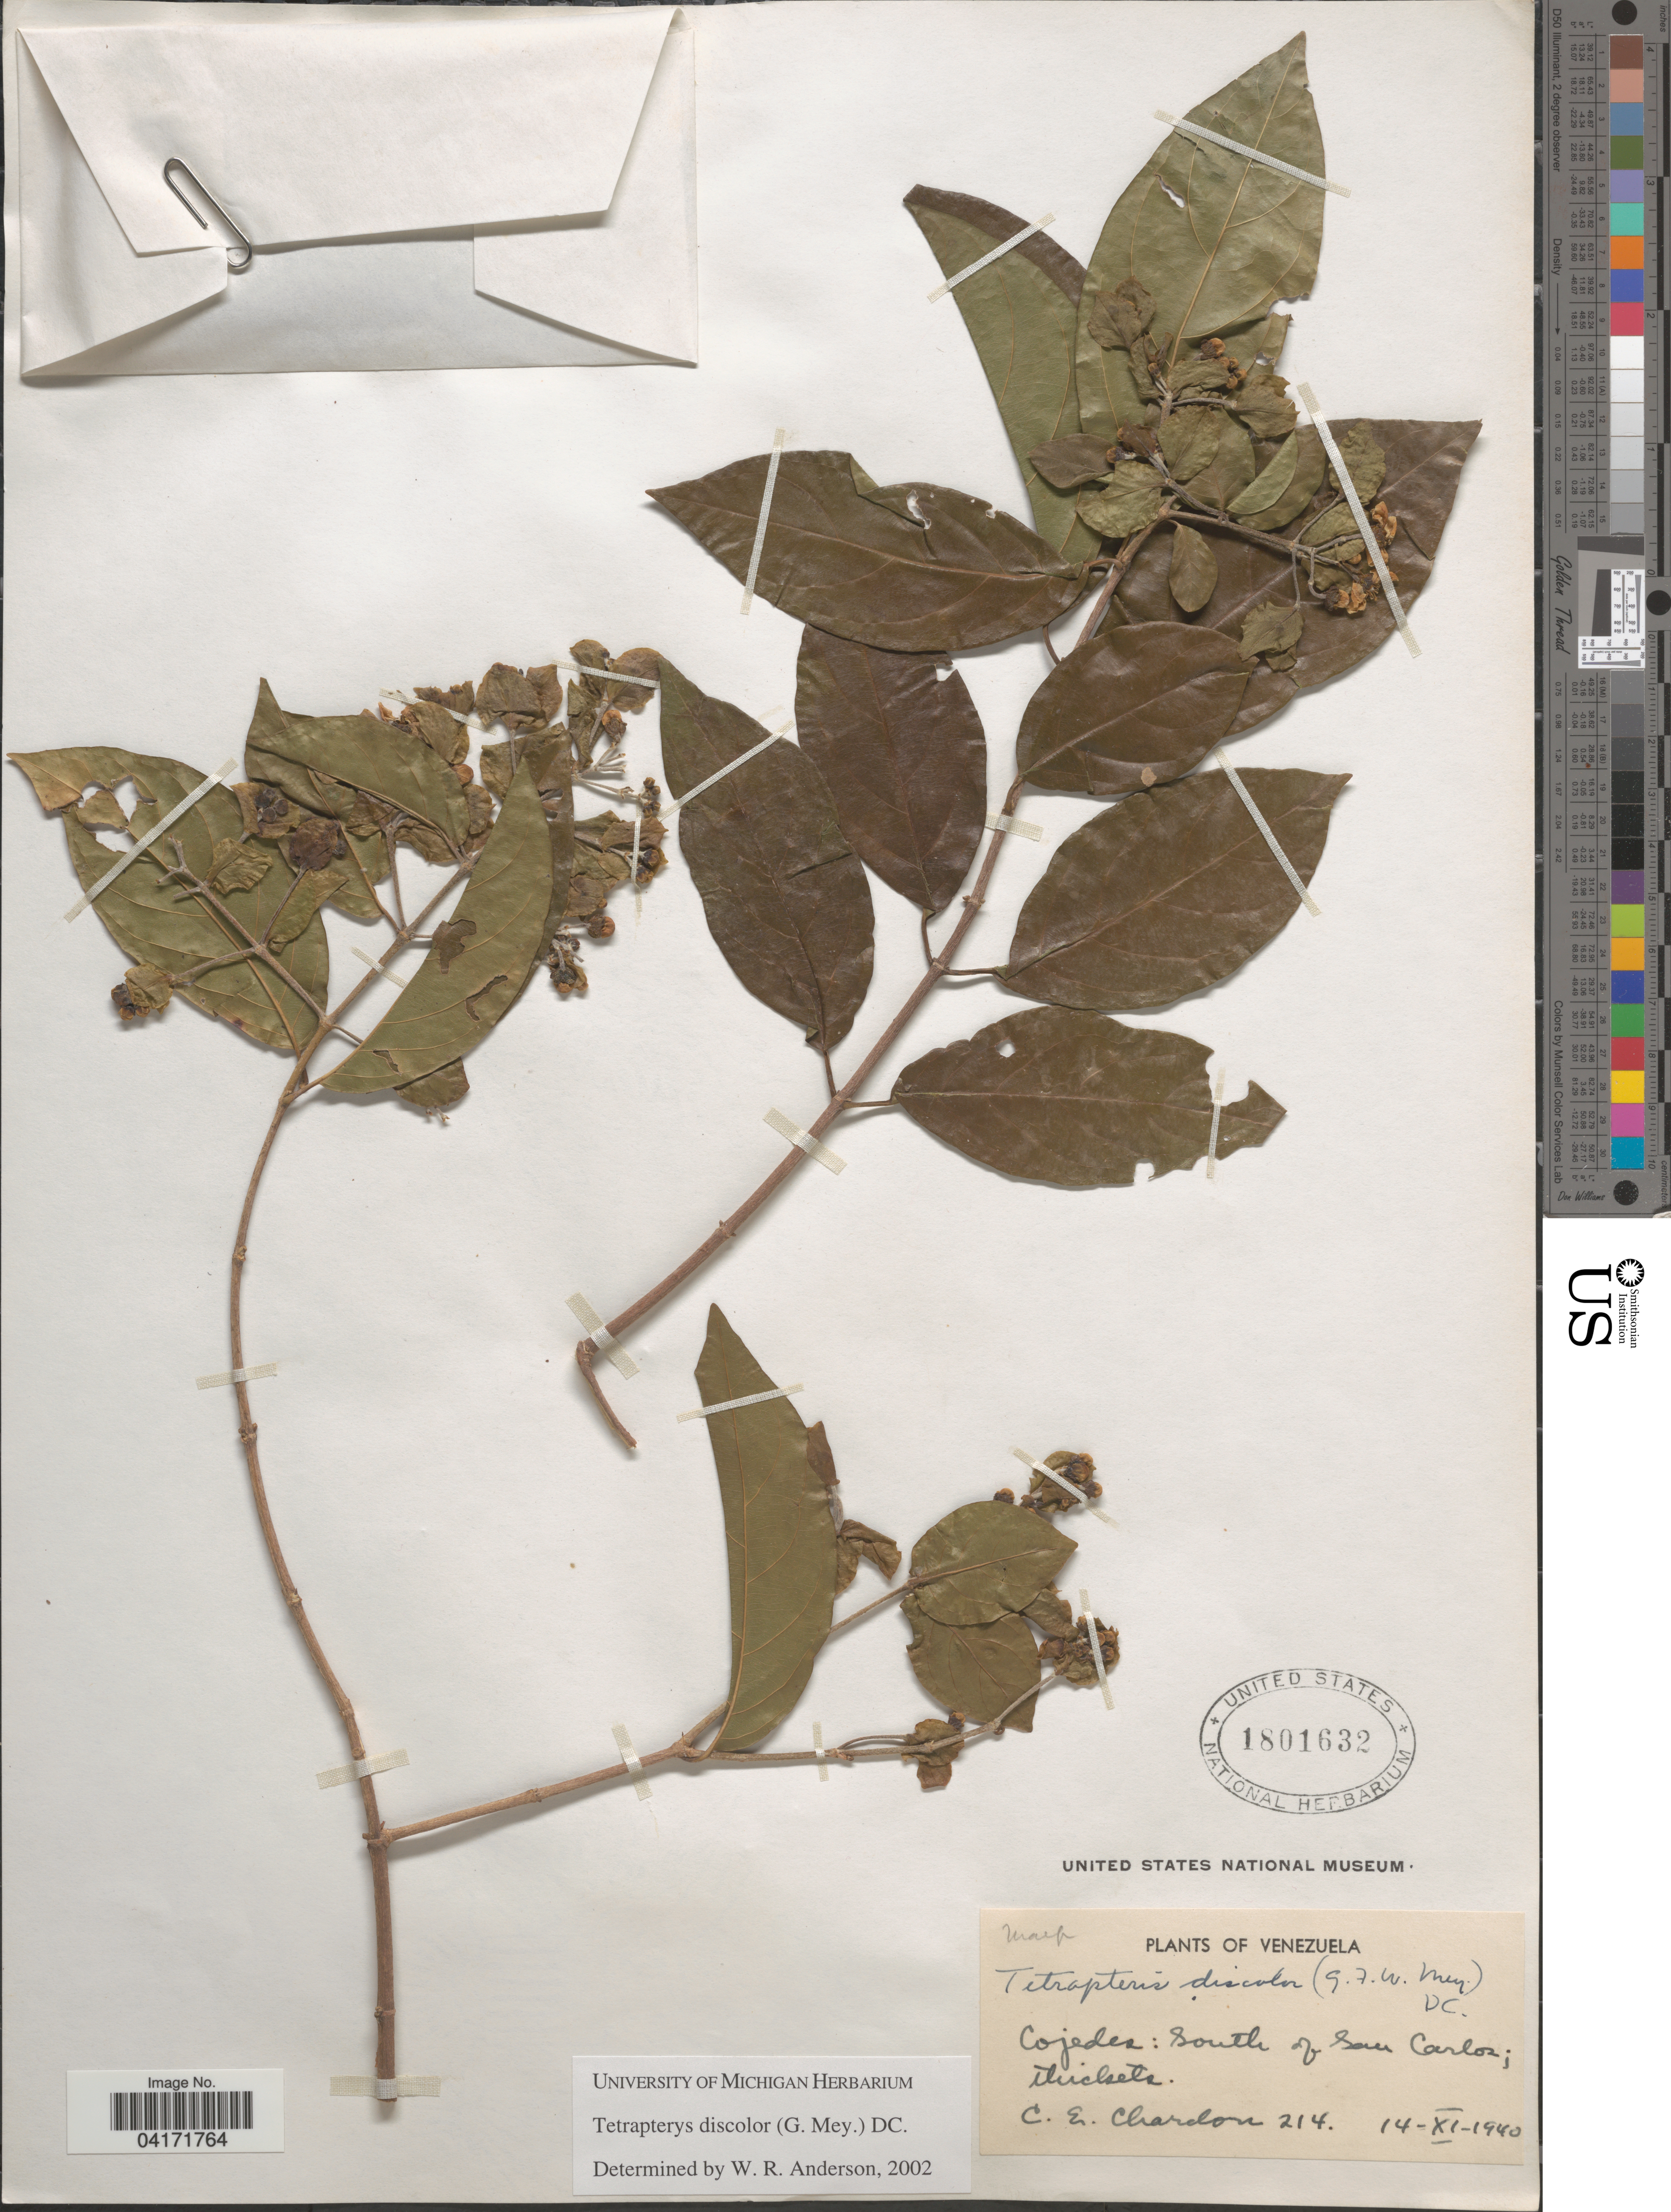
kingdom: Plantae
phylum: Tracheophyta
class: Magnoliopsida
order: Malpighiales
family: Malpighiaceae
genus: Tetrapterys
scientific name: Tetrapterys discolor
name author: (G. Mey.) DC.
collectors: C. E. Chardón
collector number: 214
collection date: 1940-11-14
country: Venezuela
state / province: Cojedes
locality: South of San Carlos.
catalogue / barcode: US 1801632